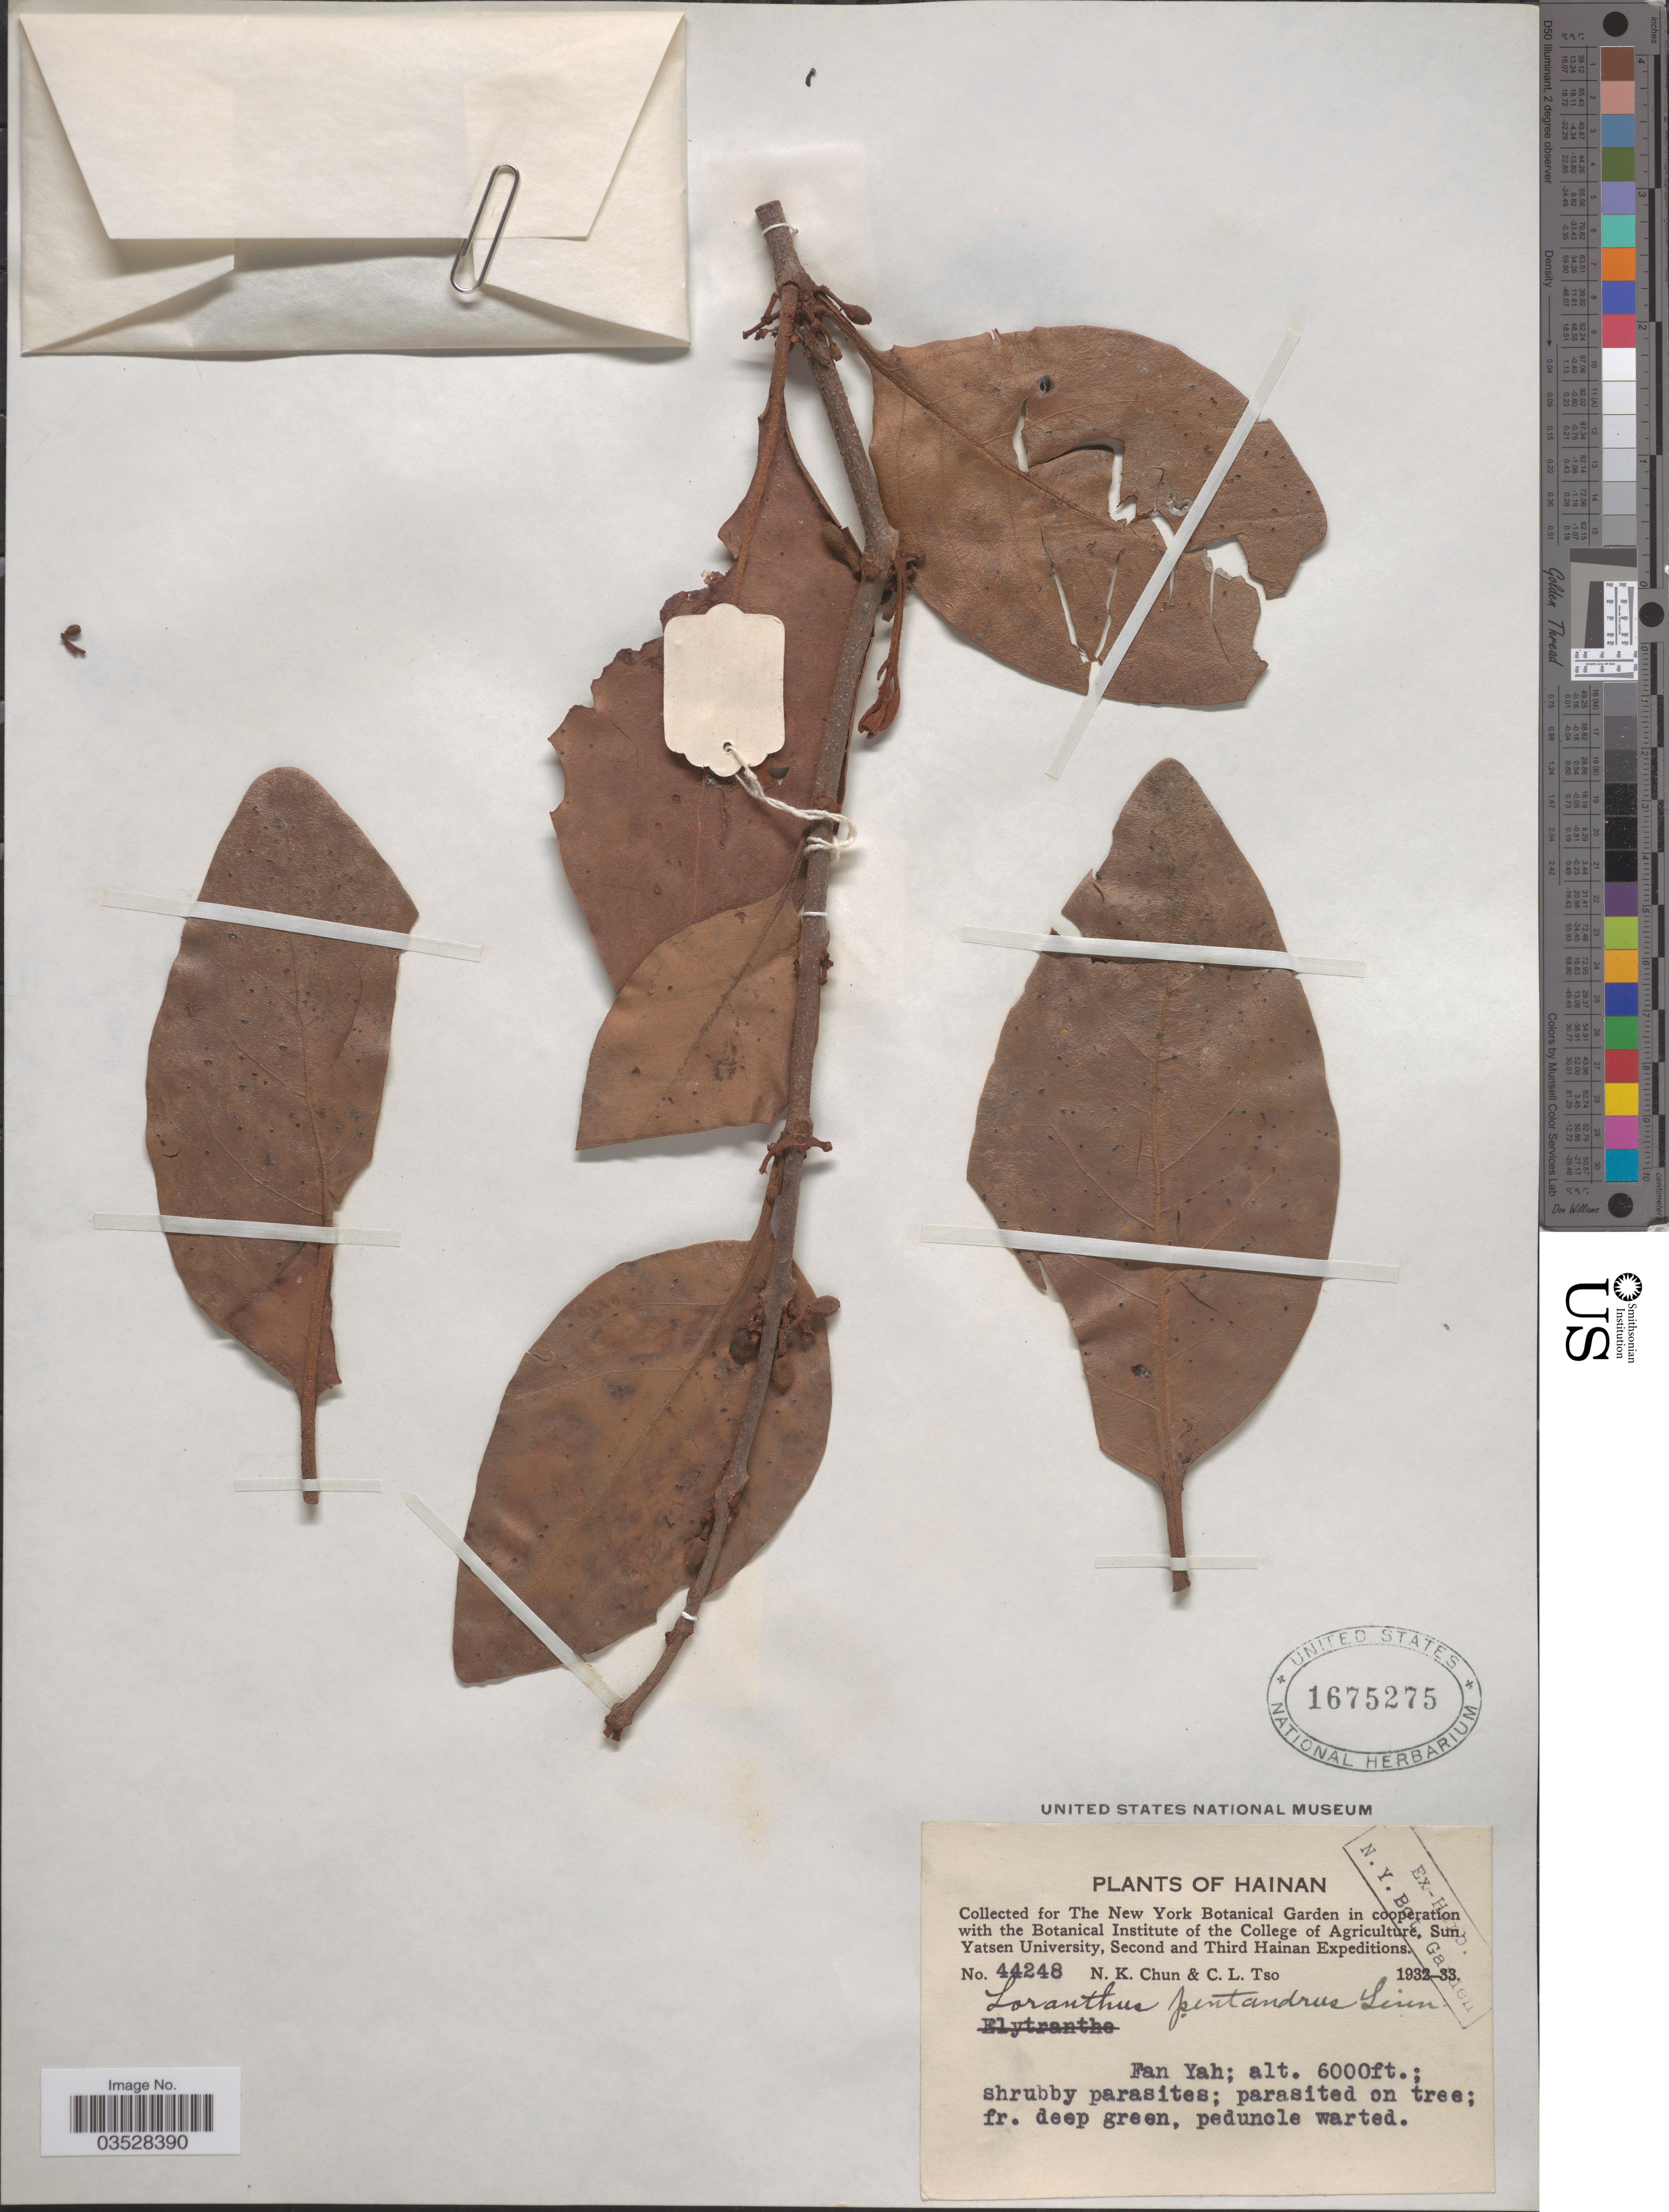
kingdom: Plantae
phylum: Tracheophyta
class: Magnoliopsida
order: Santalales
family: Loranthaceae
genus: Loranthus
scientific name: Loranthus pentandrus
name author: L.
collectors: N. K. Chun & C. Tso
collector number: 44248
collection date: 1932/1933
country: China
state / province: Hainan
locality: Fan Yah.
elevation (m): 1829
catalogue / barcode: US 1675275